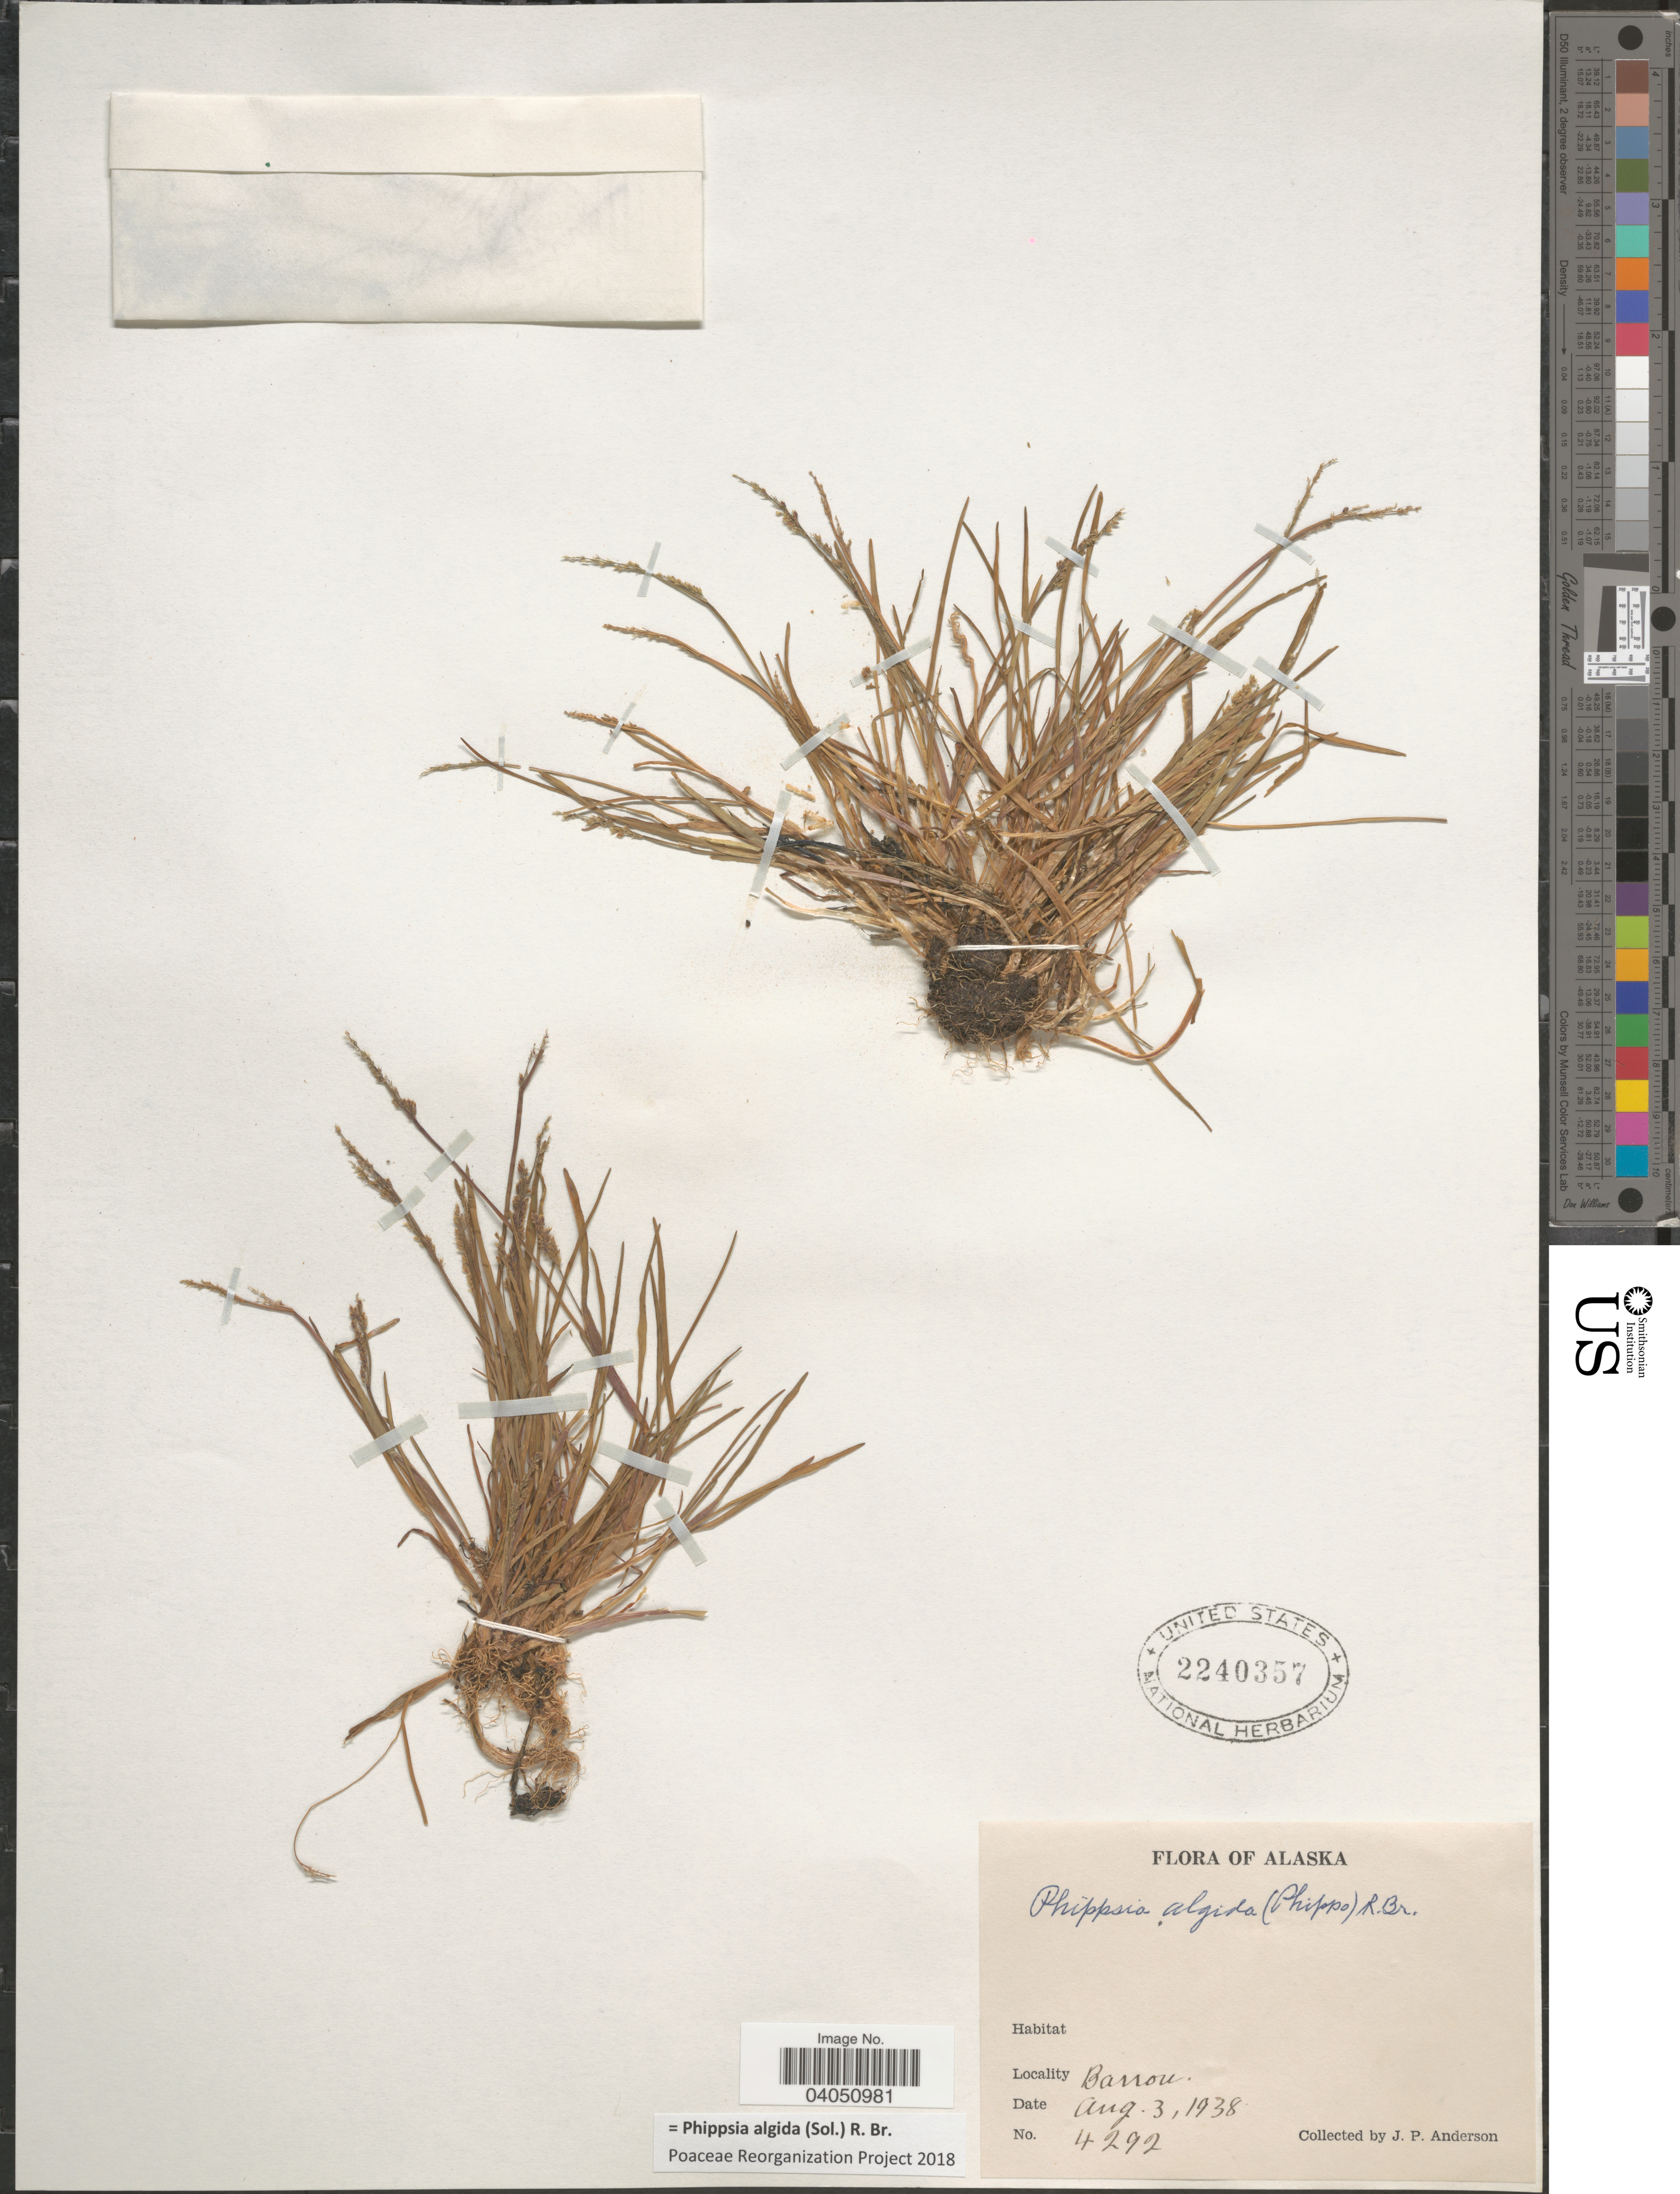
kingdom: Plantae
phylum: Tracheophyta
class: Liliopsida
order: Poales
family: Poaceae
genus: Phippsia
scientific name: Phippsia algida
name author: (Sol.) R. Br.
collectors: J. P. Anderson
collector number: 4292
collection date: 1938-08-03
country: United States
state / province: Alaska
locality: Barrow.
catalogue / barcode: US 2240357